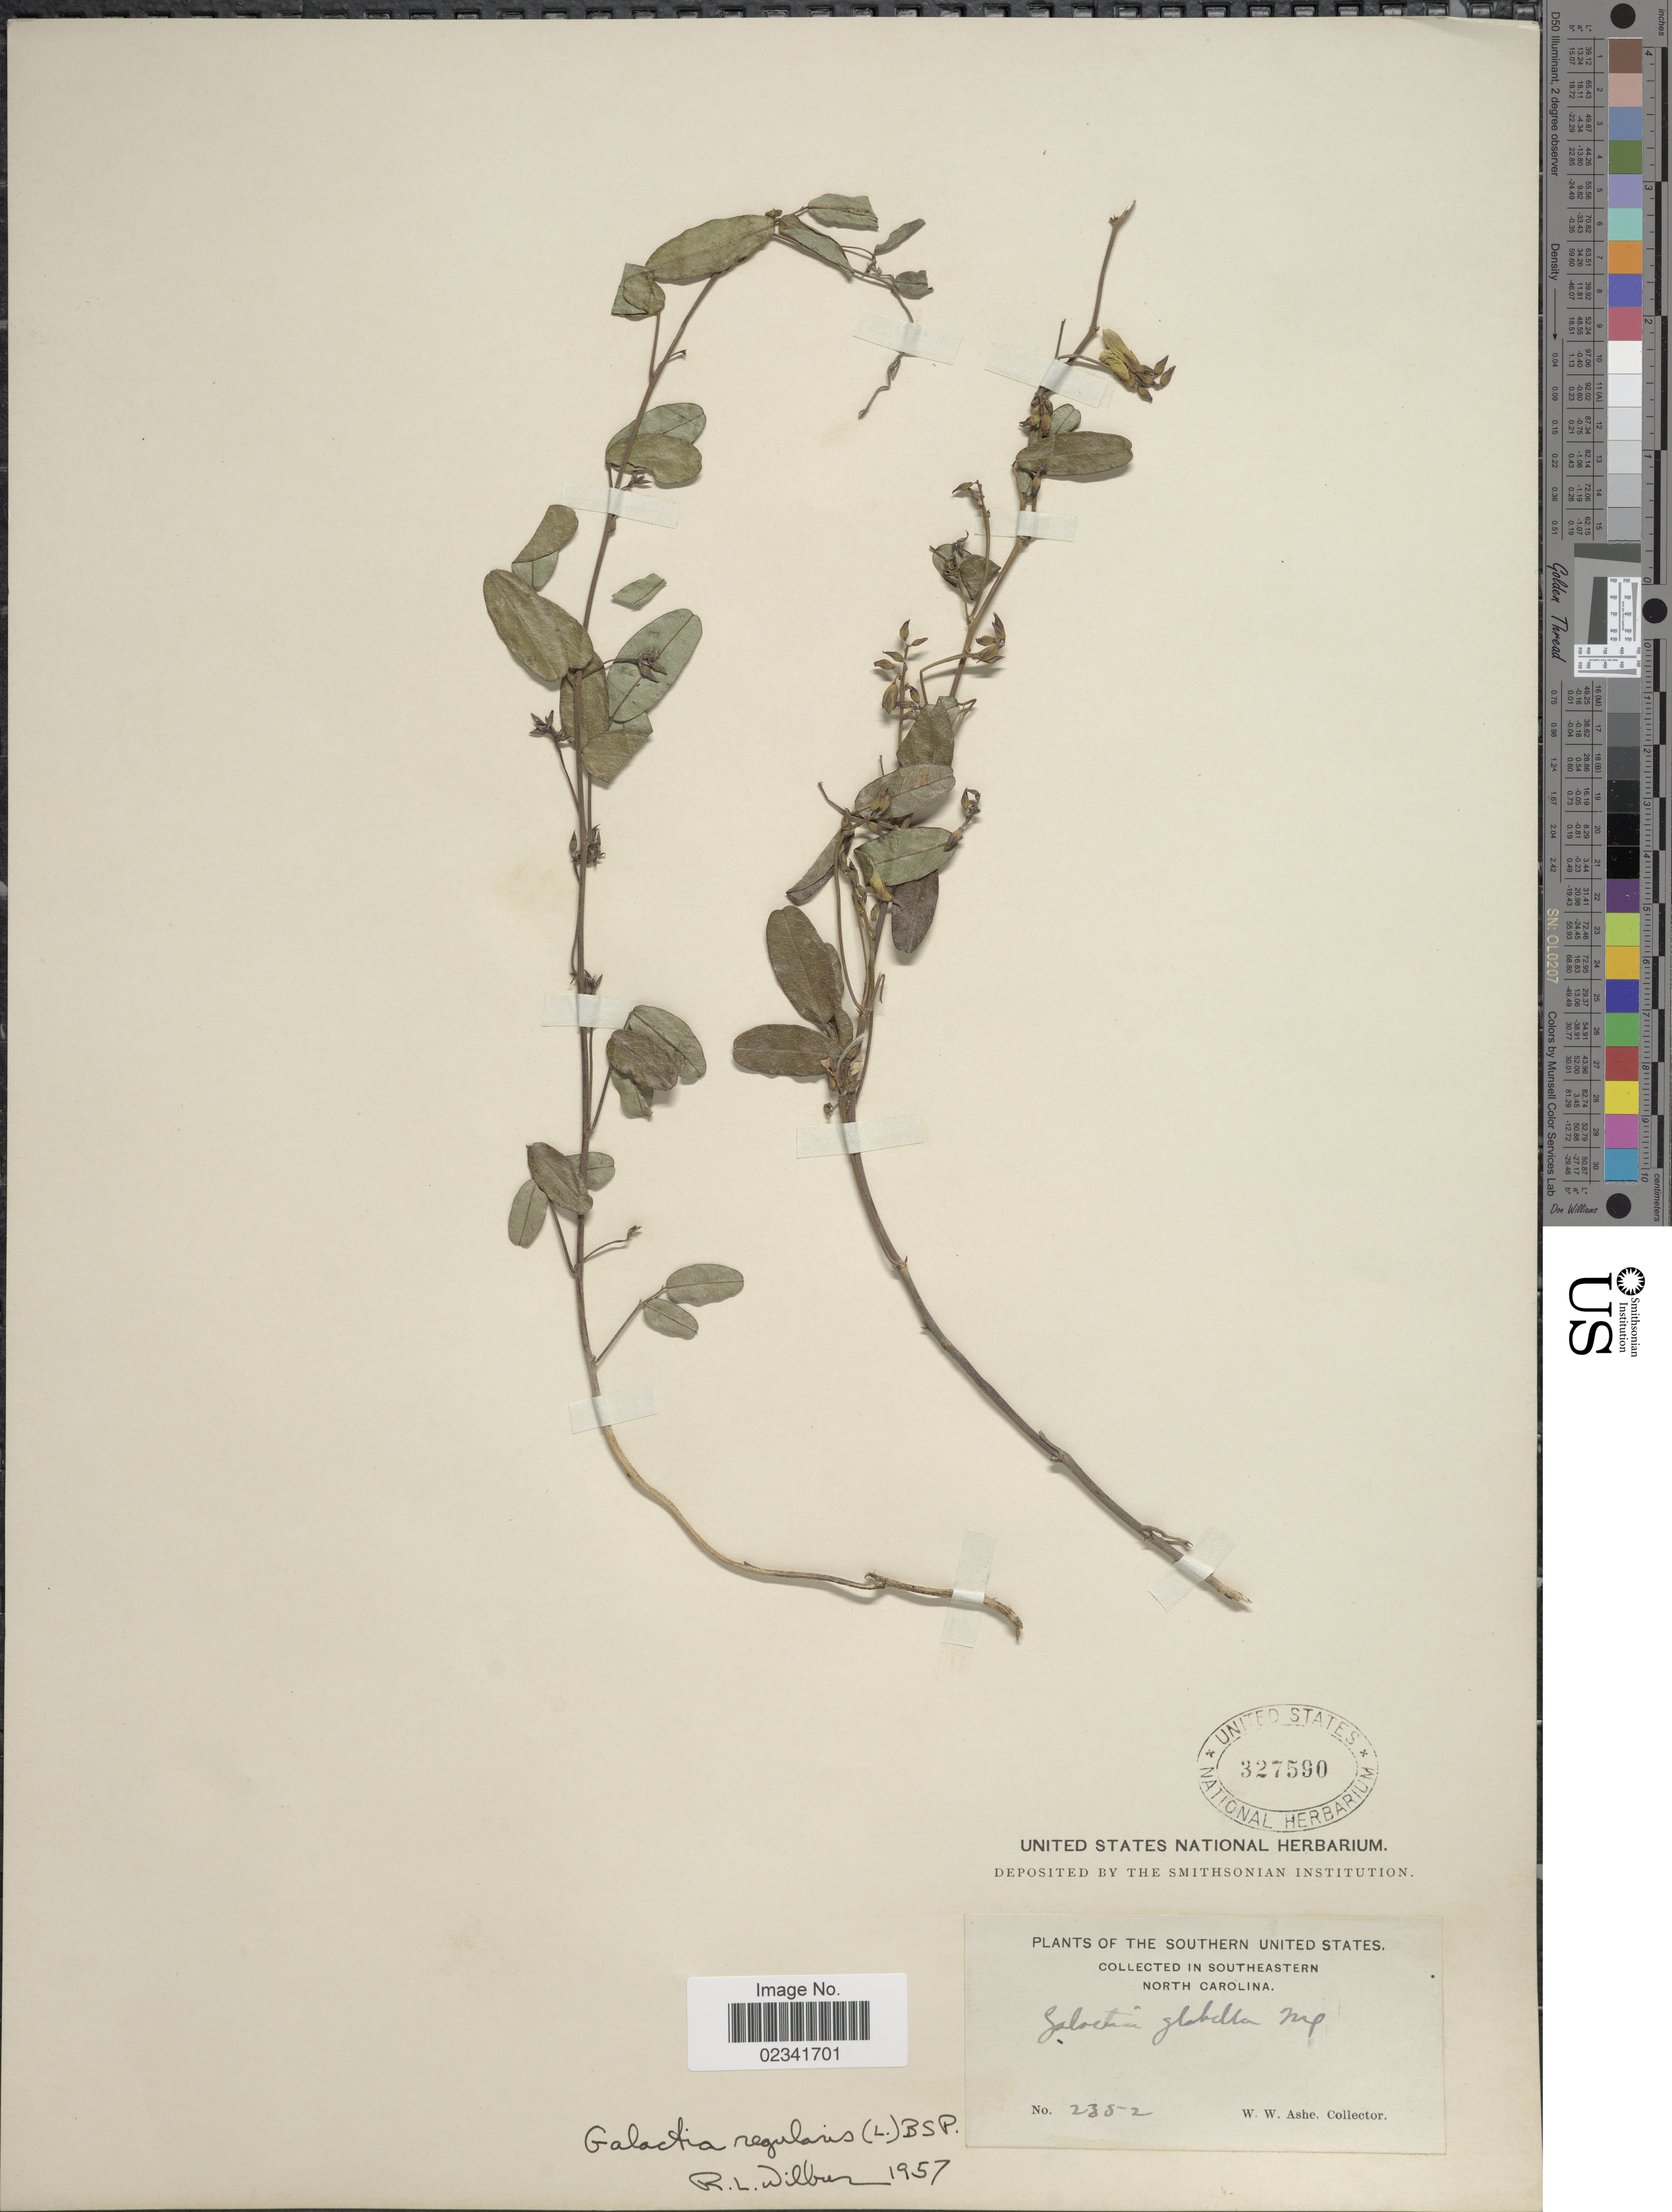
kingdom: Plantae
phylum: Tracheophyta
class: Magnoliopsida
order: Fabales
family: Fabaceae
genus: Galactia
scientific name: Galactia regularis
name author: (L.) Britton, Stearns & Poggenb.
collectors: W. W. Ashe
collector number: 2352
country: United States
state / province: North Carolina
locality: The Southern United States, In Southeastern, North Carolina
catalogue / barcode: US 327590